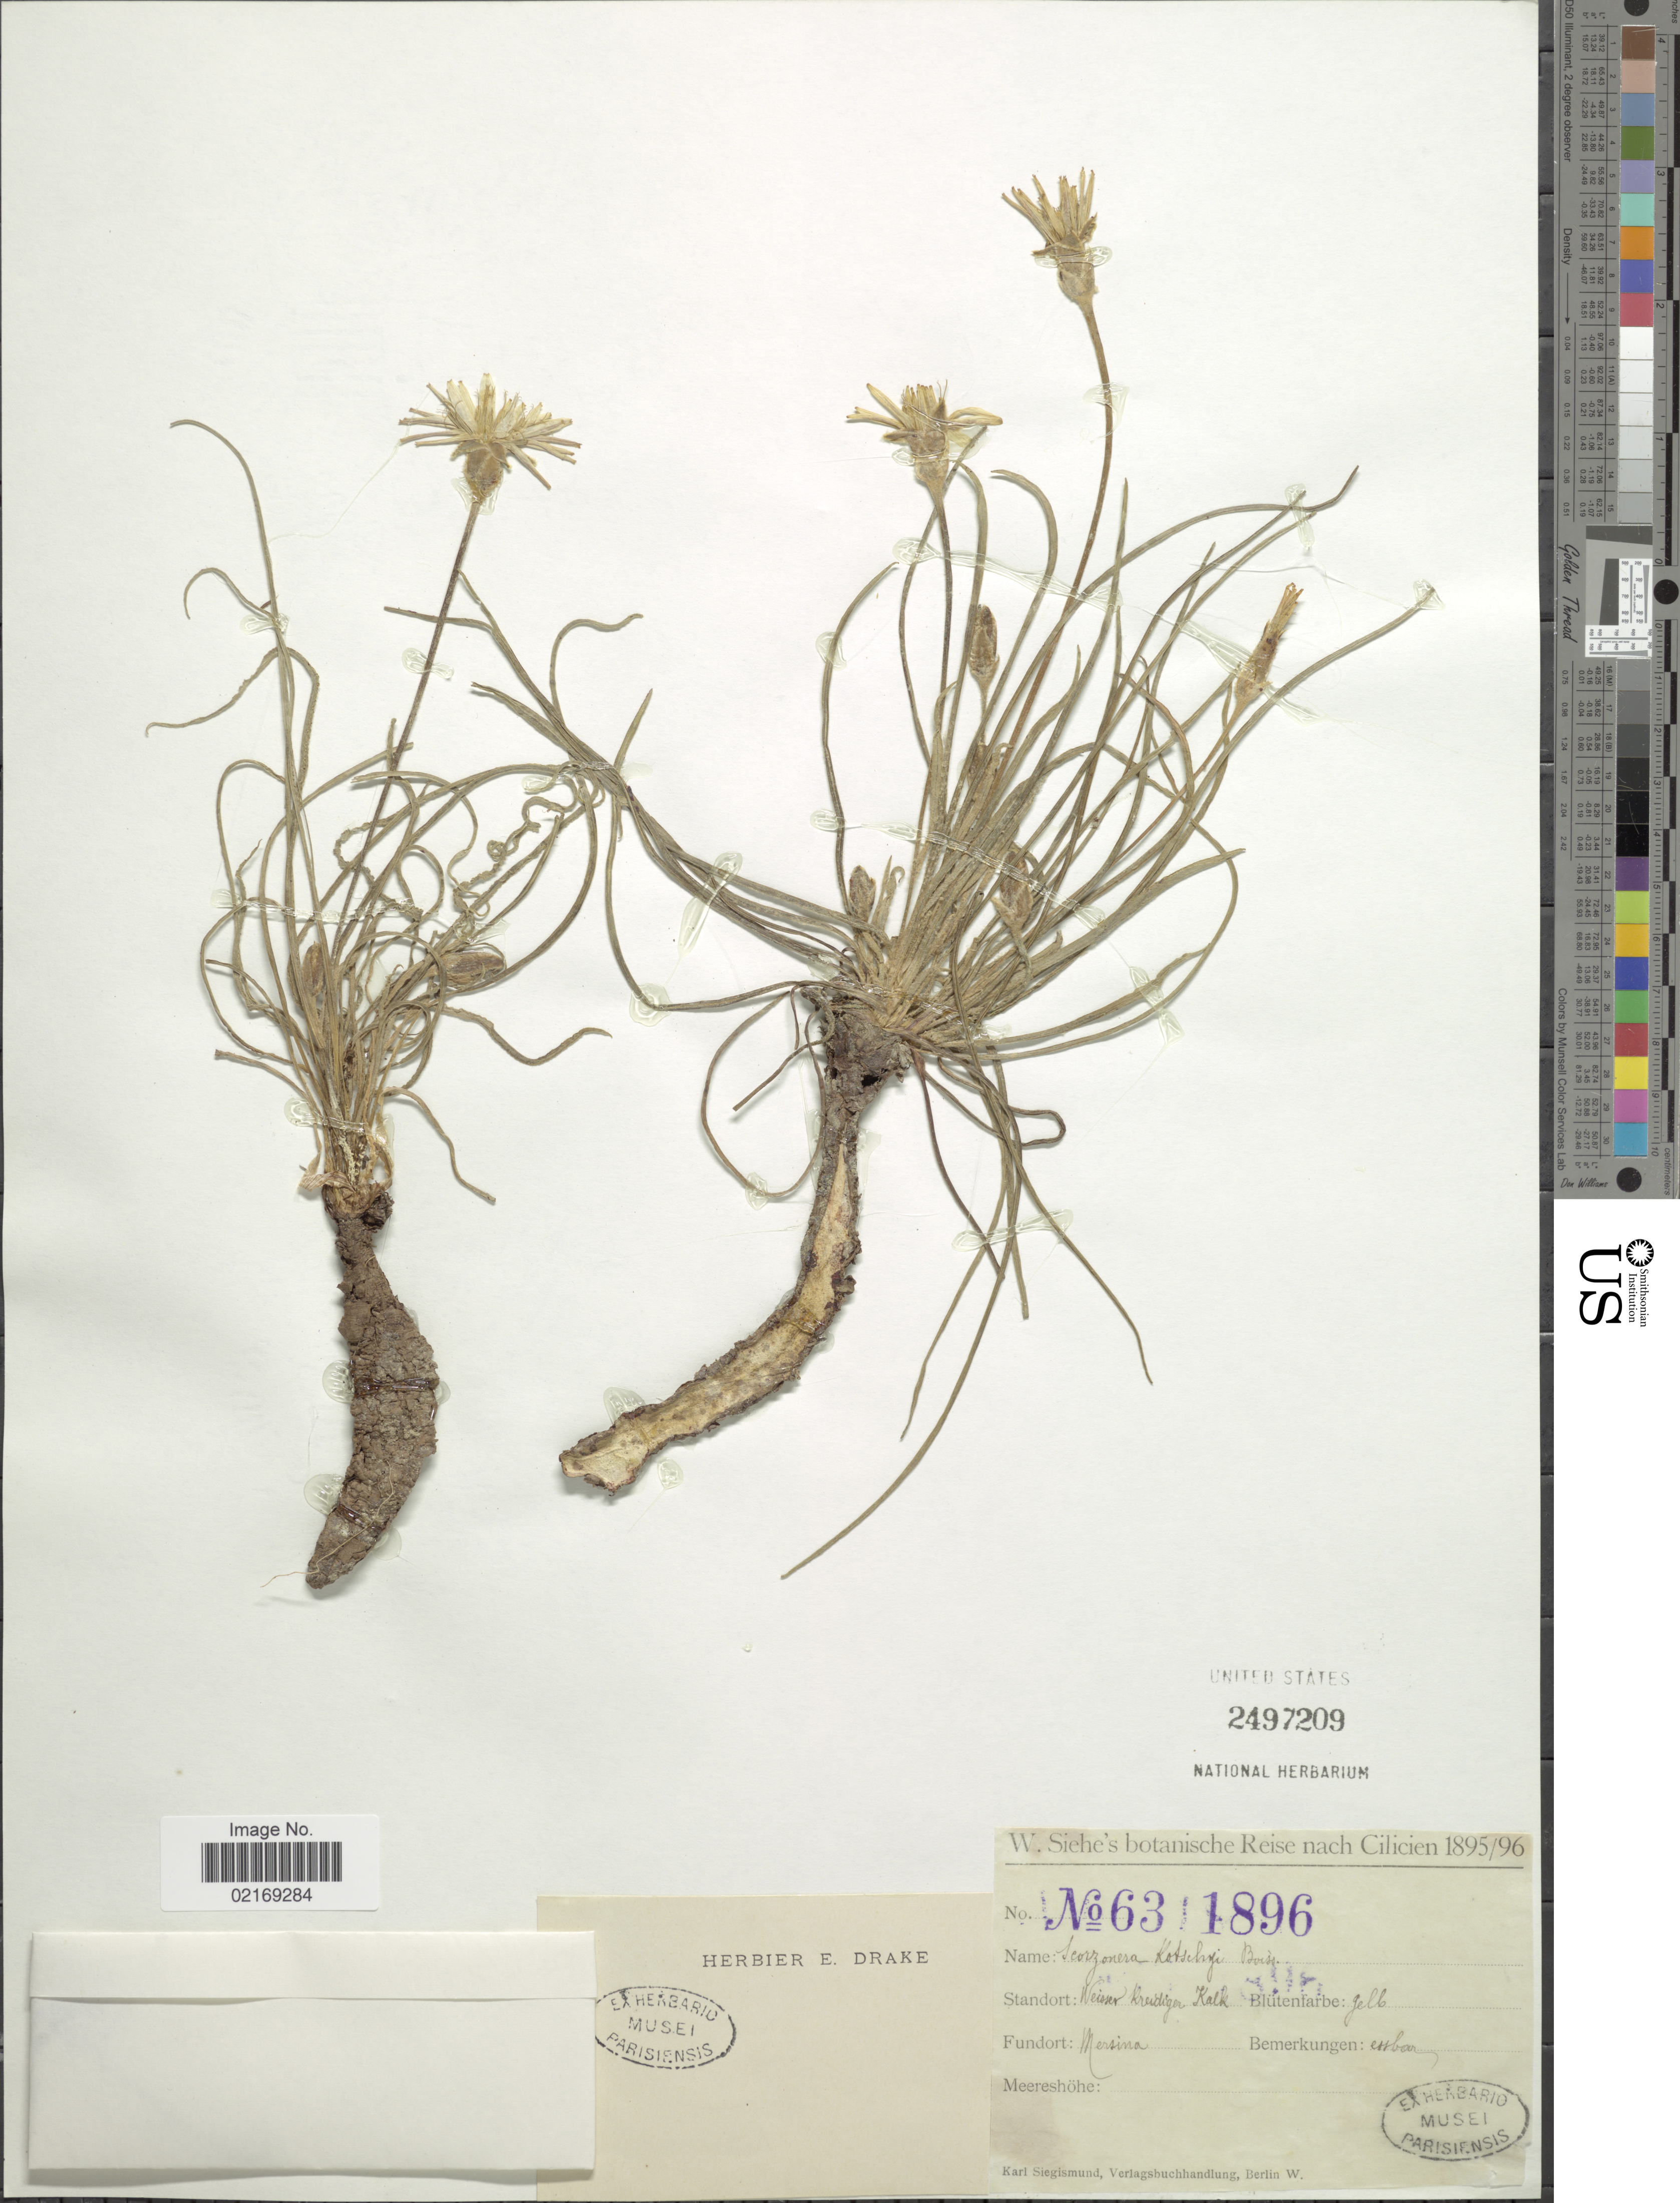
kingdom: Plantae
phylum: Tracheophyta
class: Magnoliopsida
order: Asterales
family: Asteraceae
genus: Scorzonera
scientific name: Scorzonera kotschyi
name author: Boiss.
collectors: W. Siehe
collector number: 63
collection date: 1896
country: Turkey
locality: Cilicien, Standort: Weisser Kreidiger Kalk, Fundort: Mersina. [interpreted]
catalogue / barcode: US 2497209